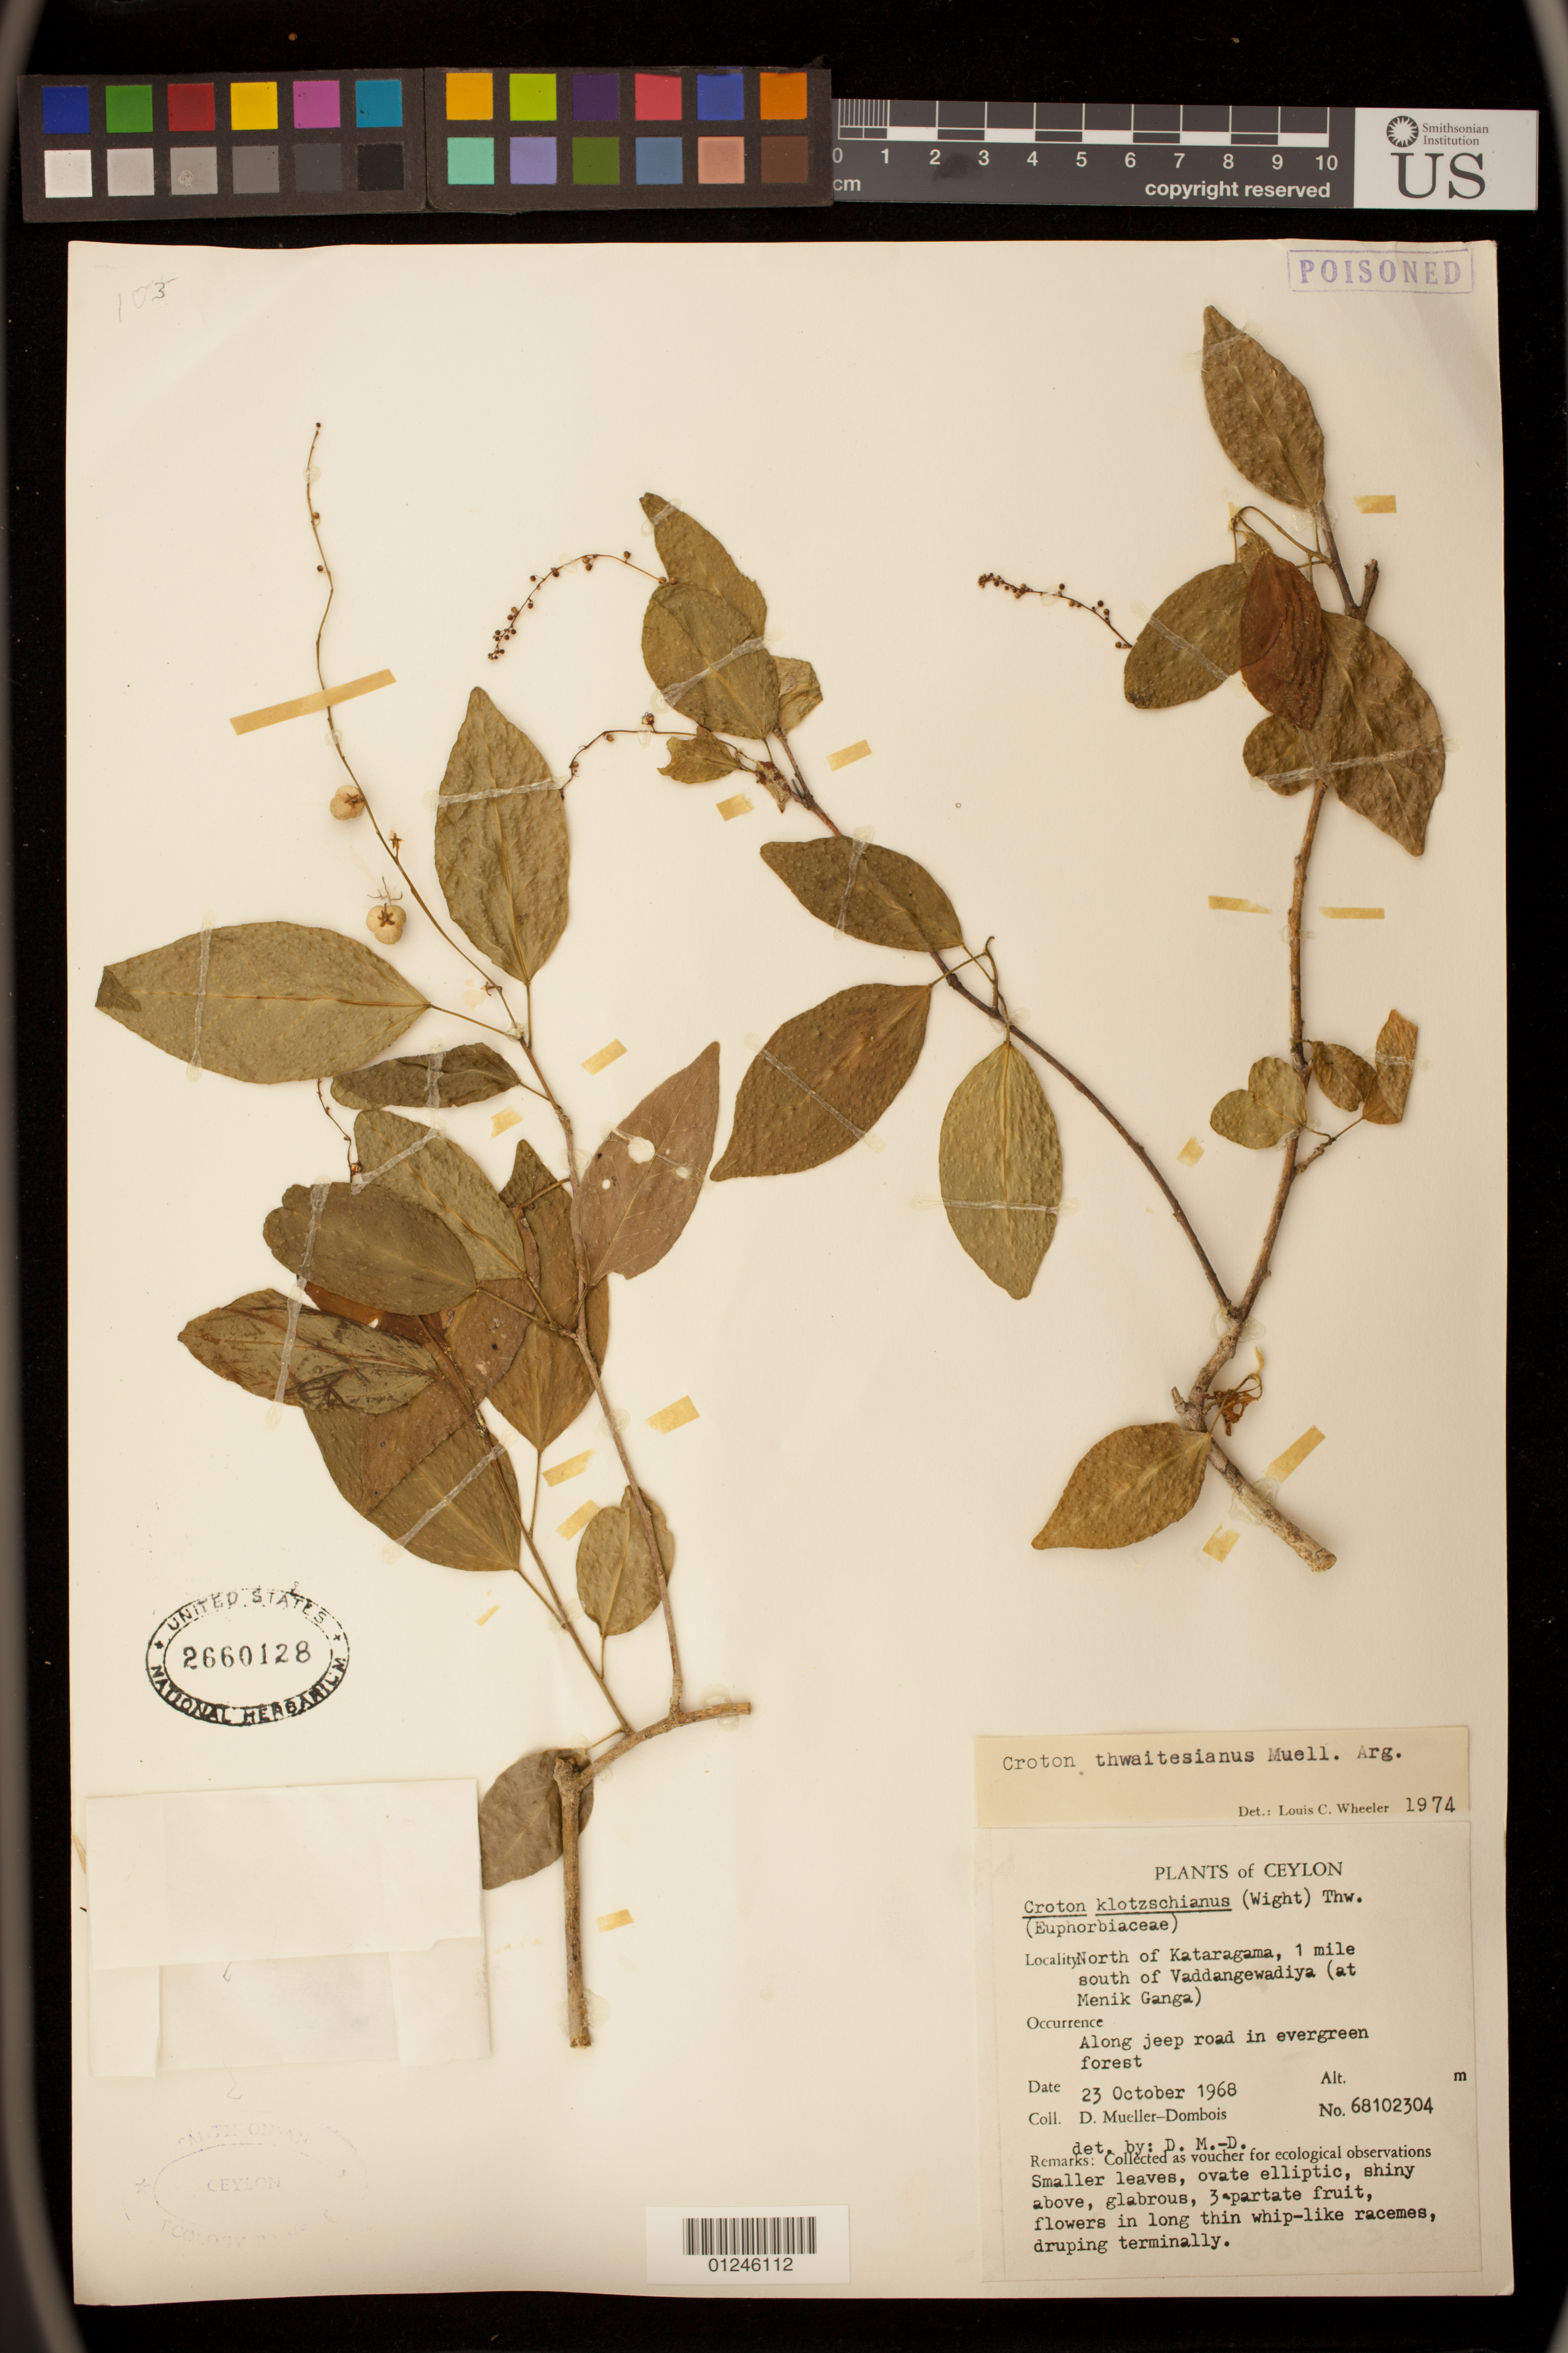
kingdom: Plantae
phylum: Tracheophyta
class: Magnoliopsida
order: Malpighiales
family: Euphorbiaceae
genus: Croton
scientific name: Croton thwaitesianus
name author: Müll. Arg.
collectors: D. Mueller-Dombois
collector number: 68102304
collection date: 1968-10-23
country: Sri Lanka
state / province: Uva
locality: Along jeep road.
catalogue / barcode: US 2660128